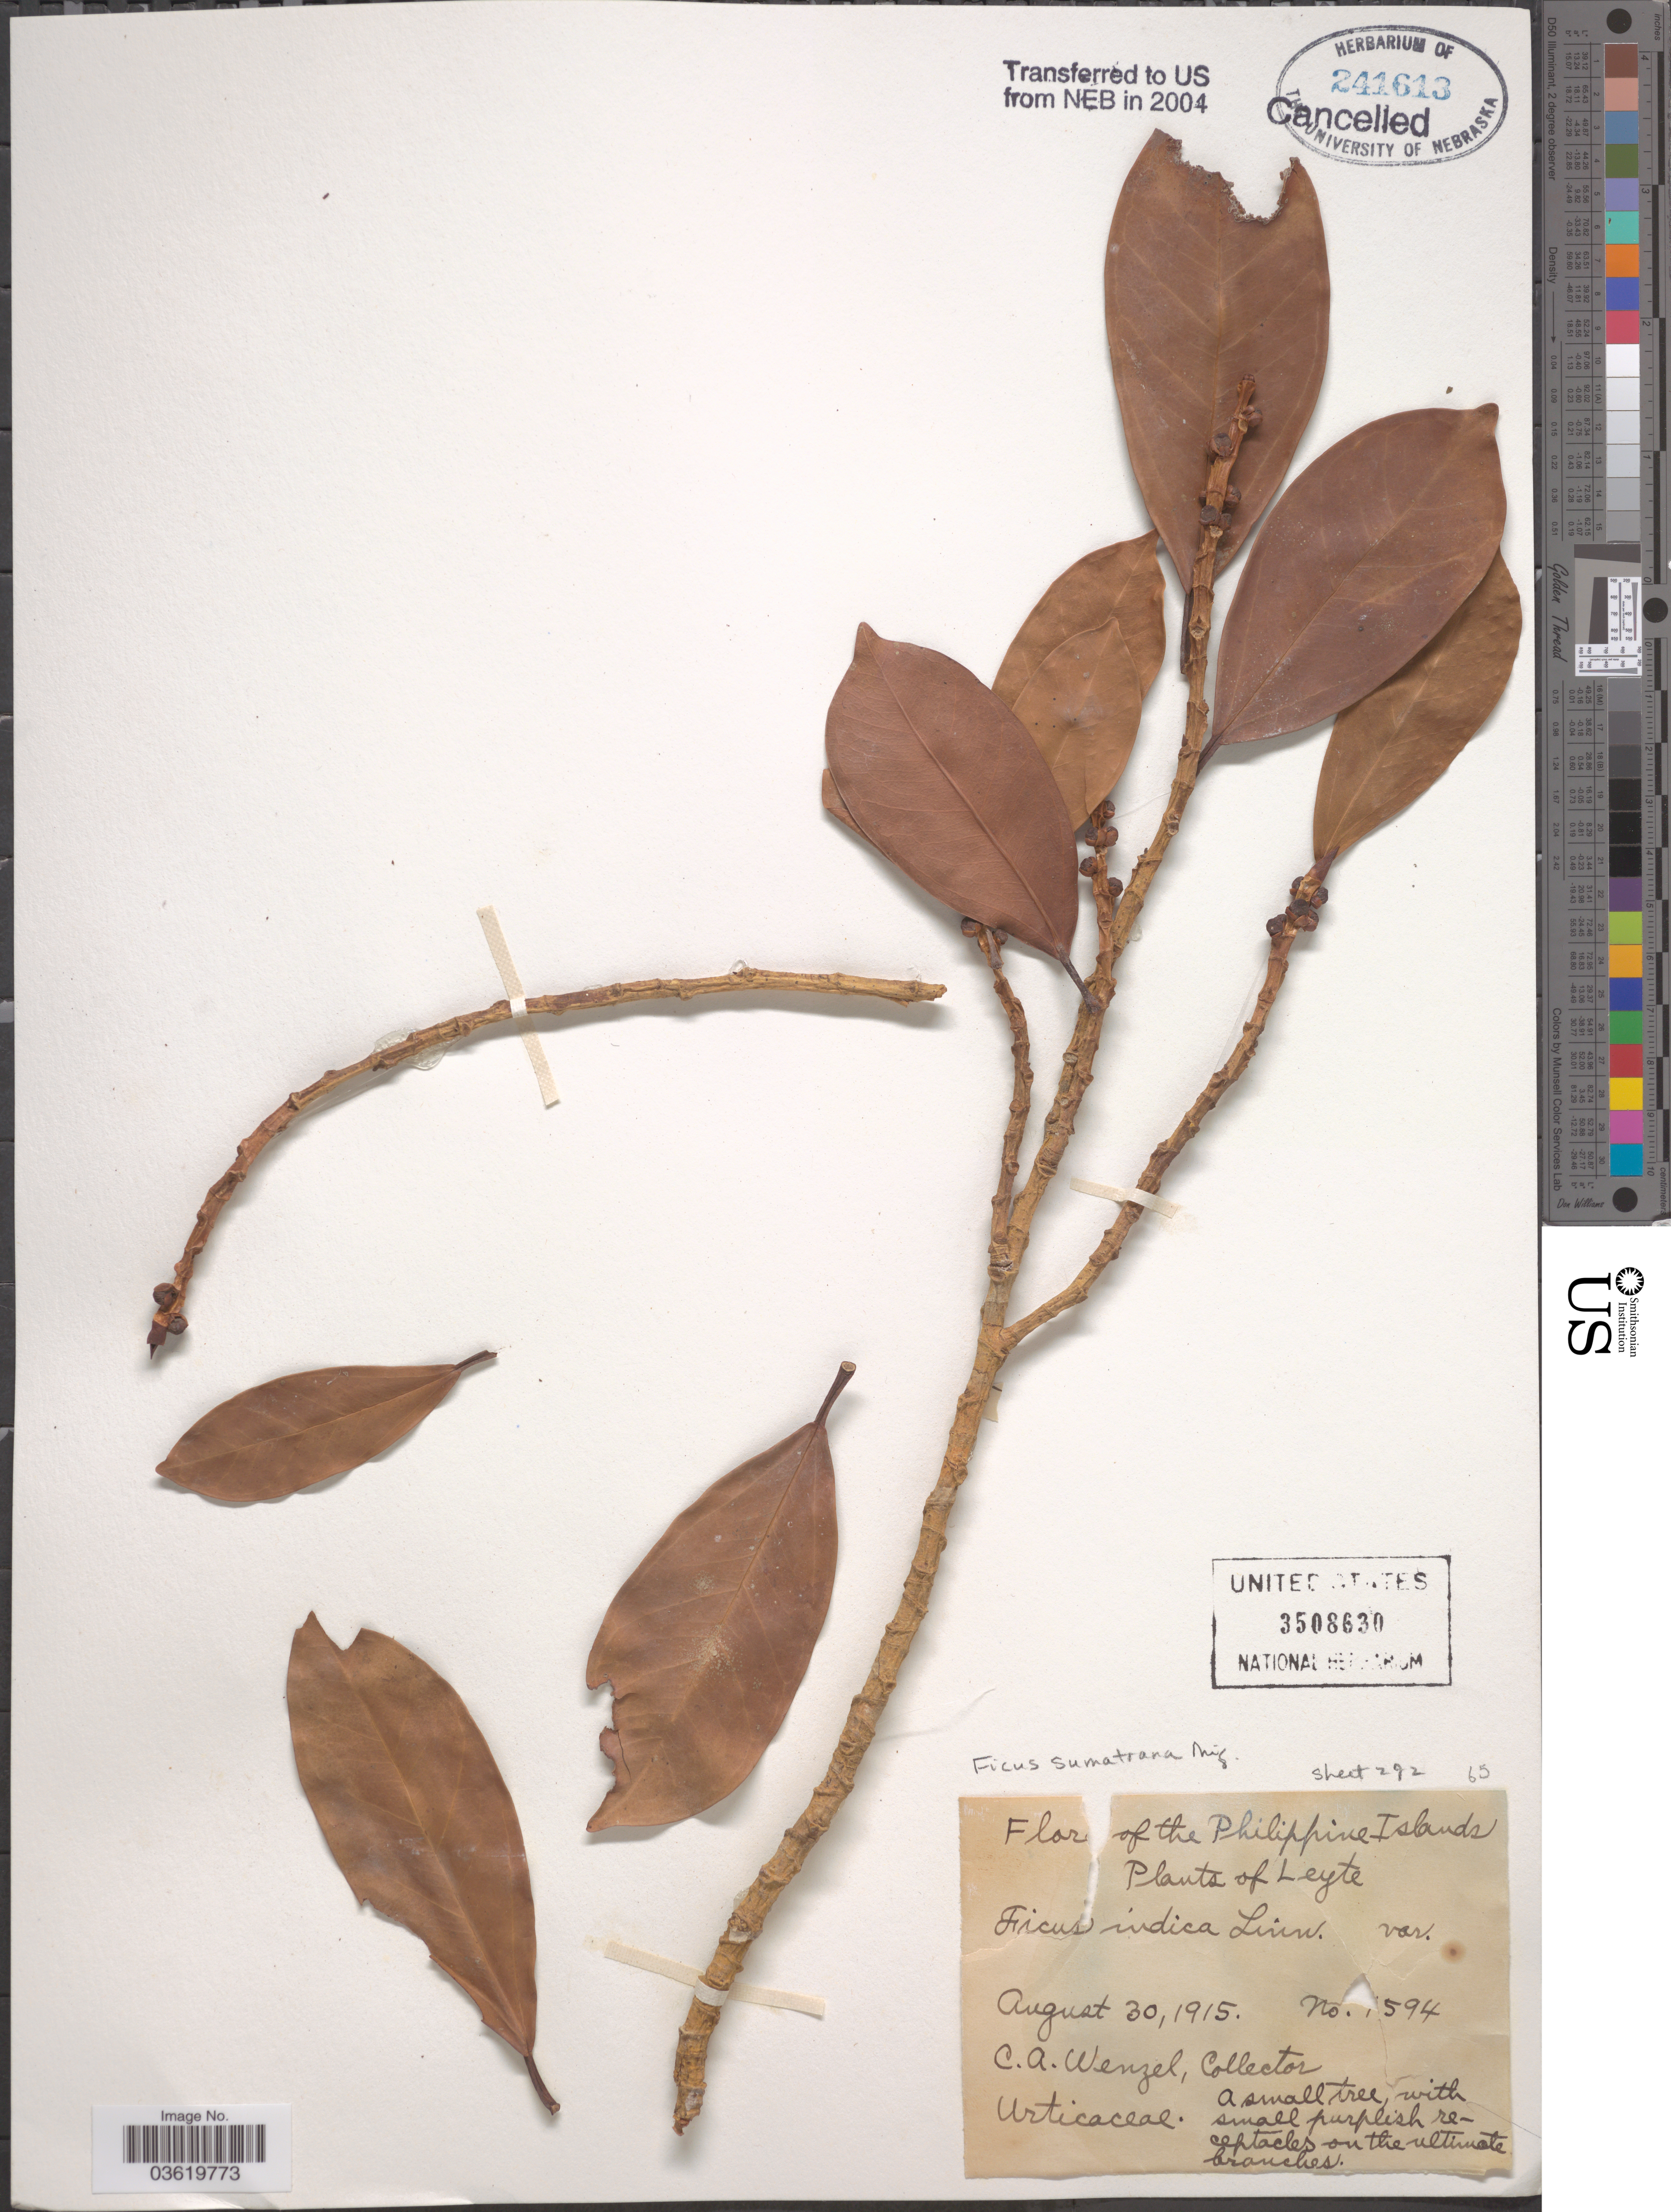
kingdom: Plantae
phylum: Tracheophyta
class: Magnoliopsida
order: Rosales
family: Moraceae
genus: Ficus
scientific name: Ficus sumatrana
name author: Miq.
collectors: C. Wenzel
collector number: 1594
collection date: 1915-08-30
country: Philippines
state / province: Eastern Visayas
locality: Philippine Islands. Leyte.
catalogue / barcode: US 3508630